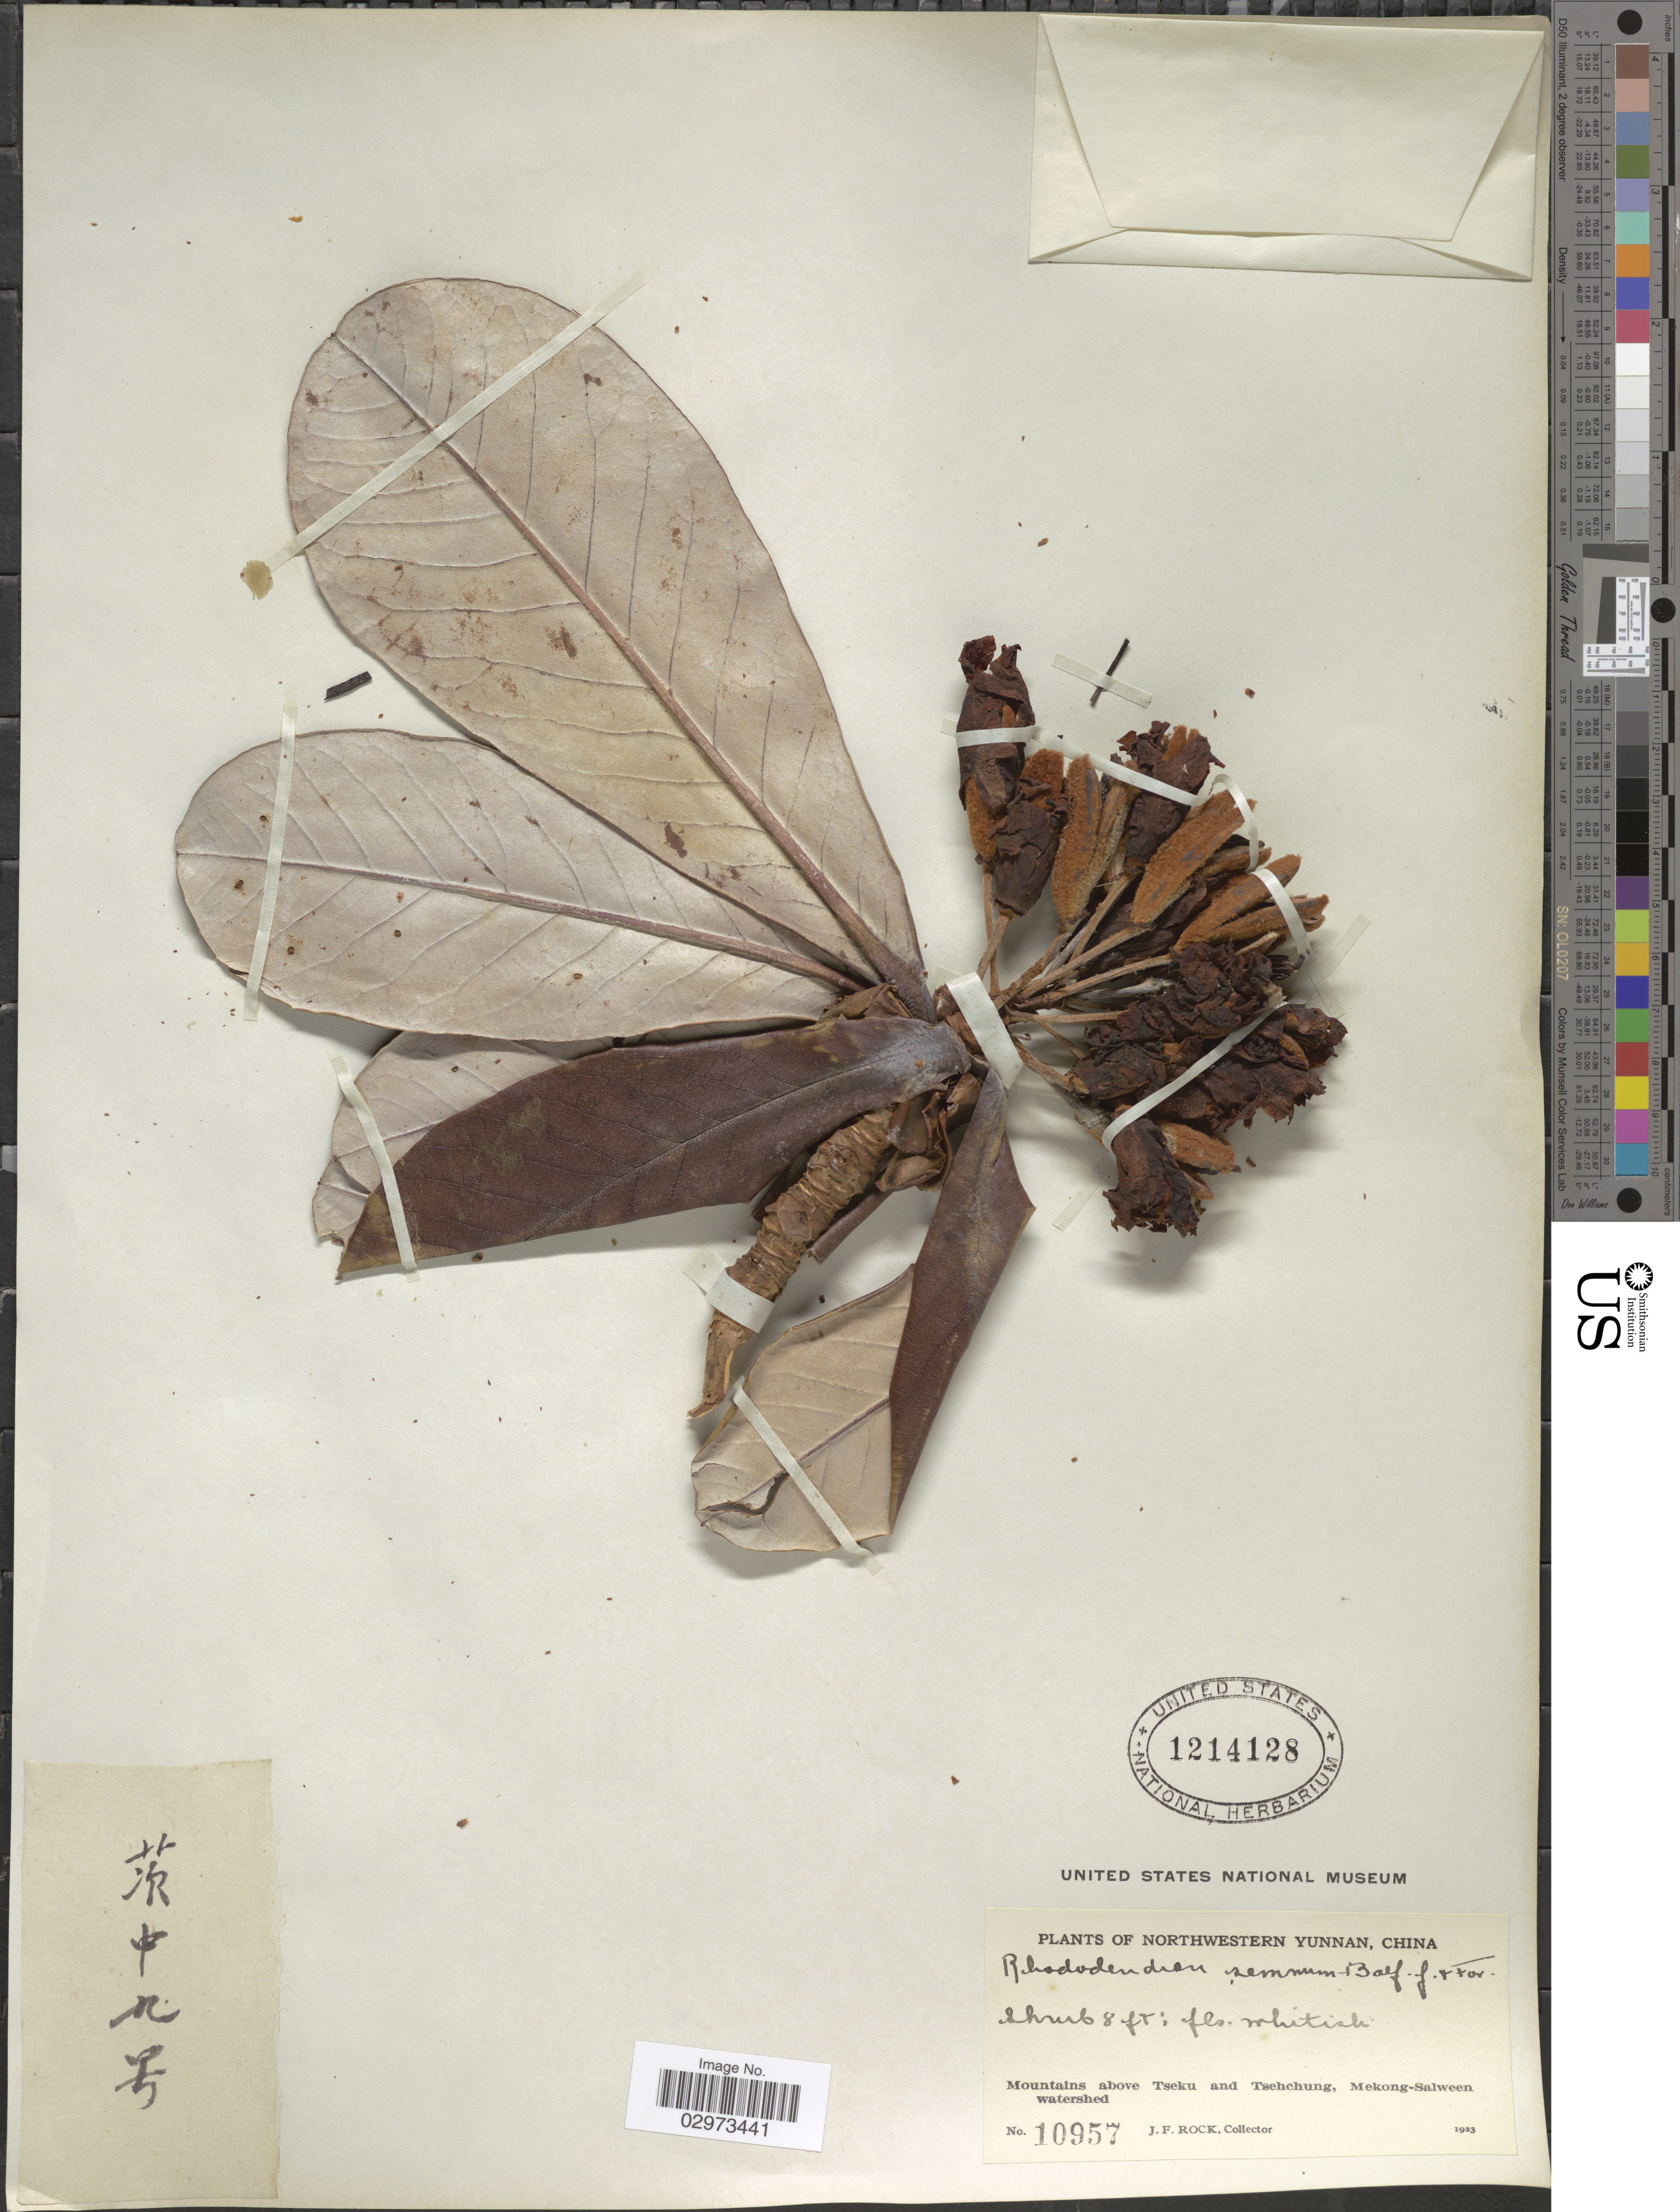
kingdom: Plantae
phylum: Tracheophyta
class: Magnoliopsida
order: Ericales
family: Ericaceae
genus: Rhododendron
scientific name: Rhododendron semnum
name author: Balf. f. & W.W. Sm.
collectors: J. Rock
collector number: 10957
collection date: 1923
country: China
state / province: Yunnan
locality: Northwestern Yunnan. Mountains above Tseku and Tsehchung, Mekong-Salween watershed.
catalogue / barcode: US 1214128